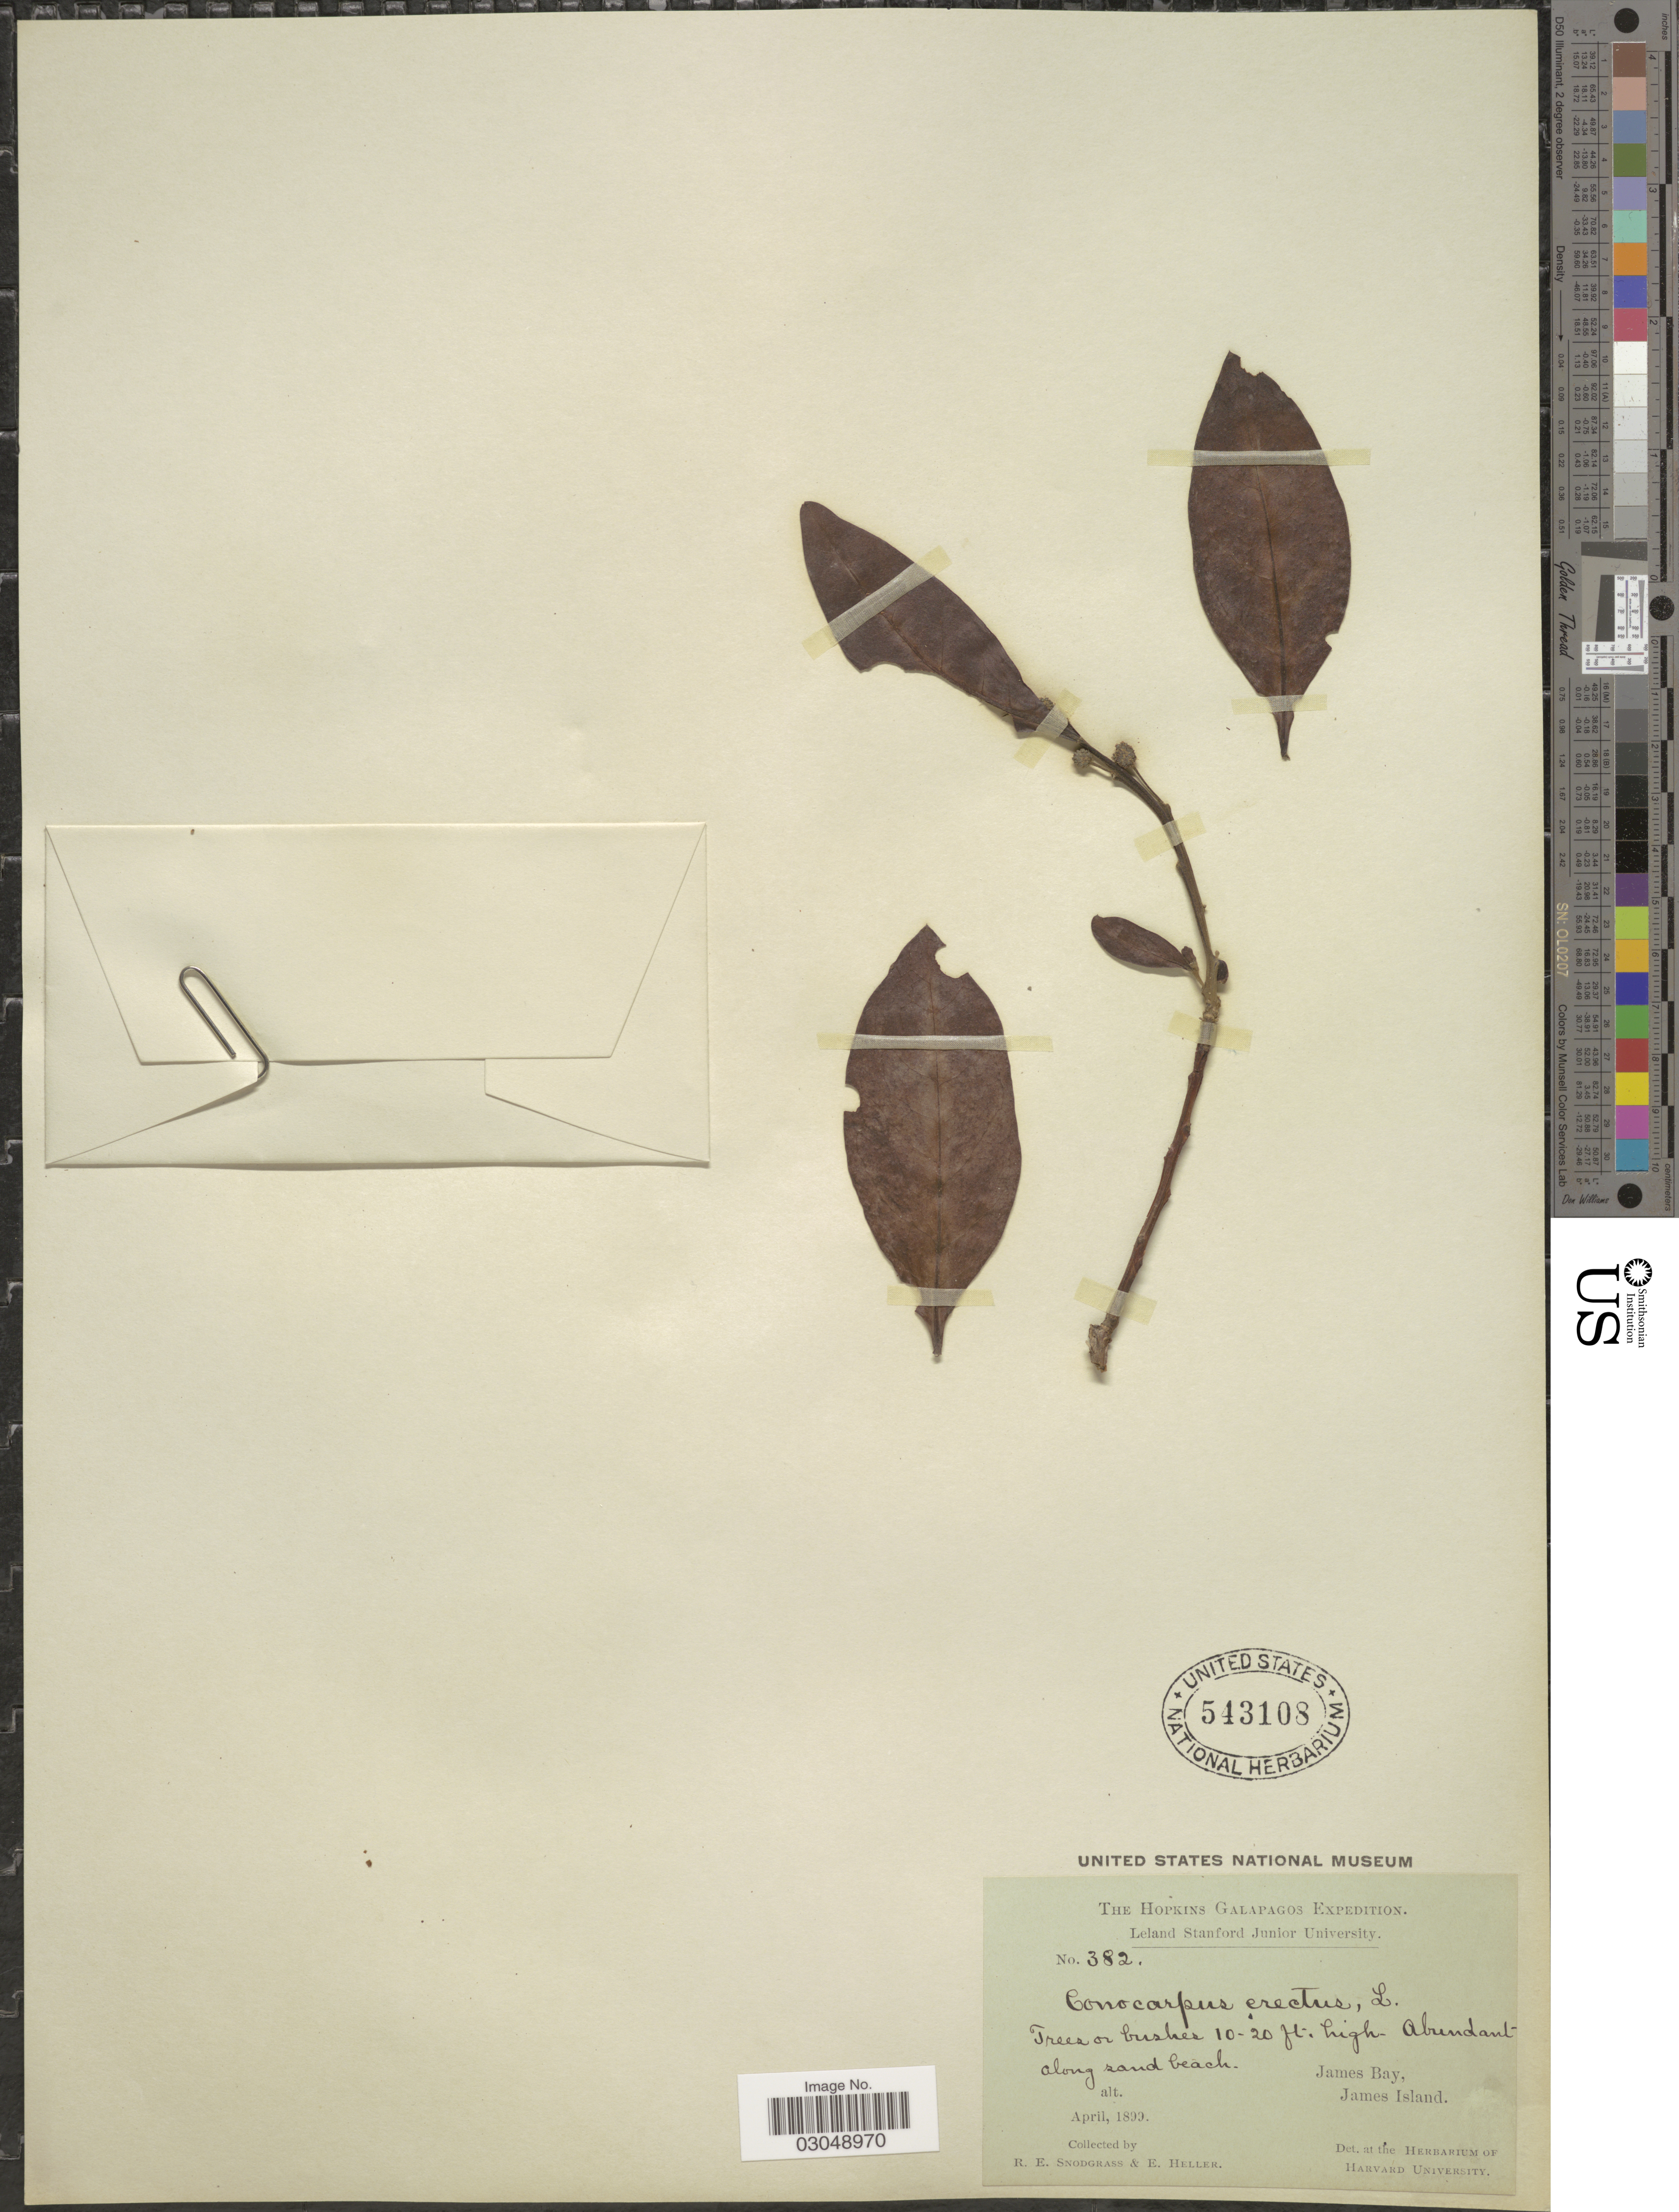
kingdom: Plantae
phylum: Tracheophyta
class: Magnoliopsida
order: Myrtales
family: Combretaceae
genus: Conocarpus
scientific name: Conocarpus erectus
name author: L.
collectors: R. E. Snodgrass & E. Heller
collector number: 382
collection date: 1899-04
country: Ecuador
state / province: Colón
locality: James Bay, James Island.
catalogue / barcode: US 543108